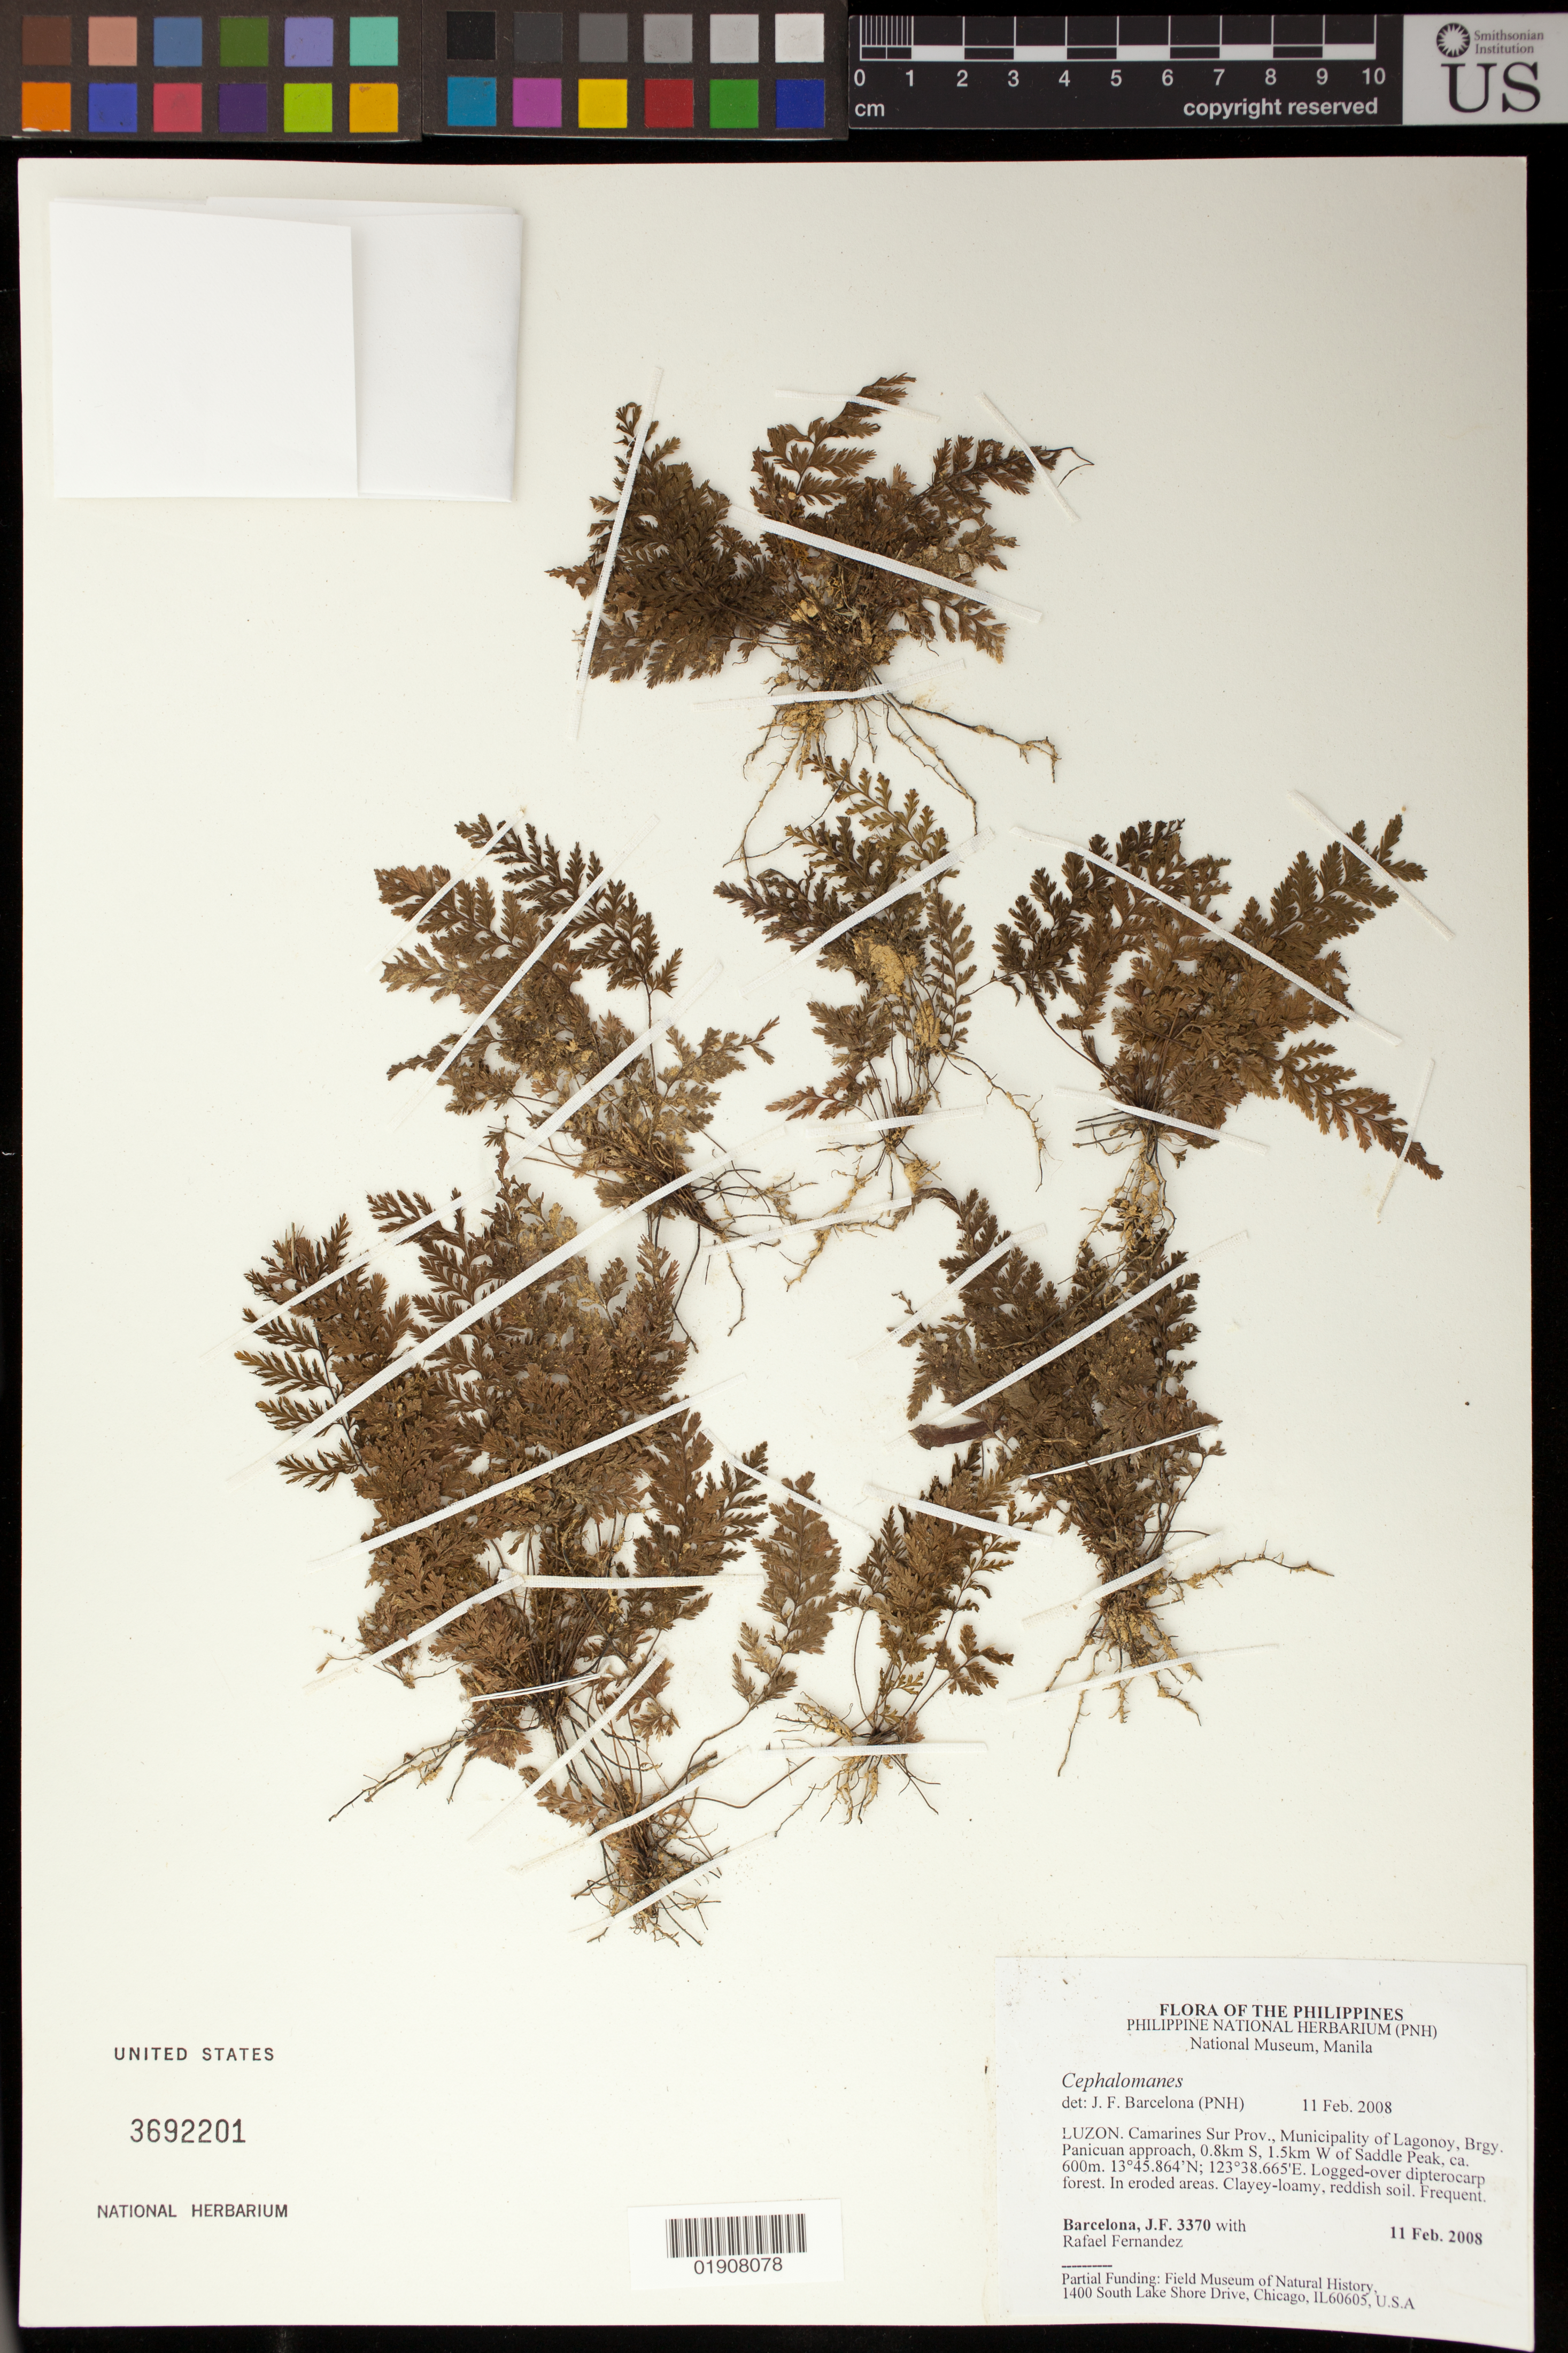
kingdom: Plantae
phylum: Tracheophyta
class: Polypodiopsida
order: Hymenophyllales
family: Hymenophyllaceae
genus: Cephalomanes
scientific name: Cephalomanes sp.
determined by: Barcelona, J. F.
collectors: J. F. Barcelona & R. Fernandez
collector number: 3370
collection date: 2008-02-11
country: Philippines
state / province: Central Luzon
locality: Camarines Sur Prov., Municipality of Lagonoy, Brgy. Panicuan approach, 0.8km S, 1.5km W of Saddle Peak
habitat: Logged-over dipterocarp forest.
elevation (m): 600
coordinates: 13 45.864 N, 123 38.665 E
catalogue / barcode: US 3692201